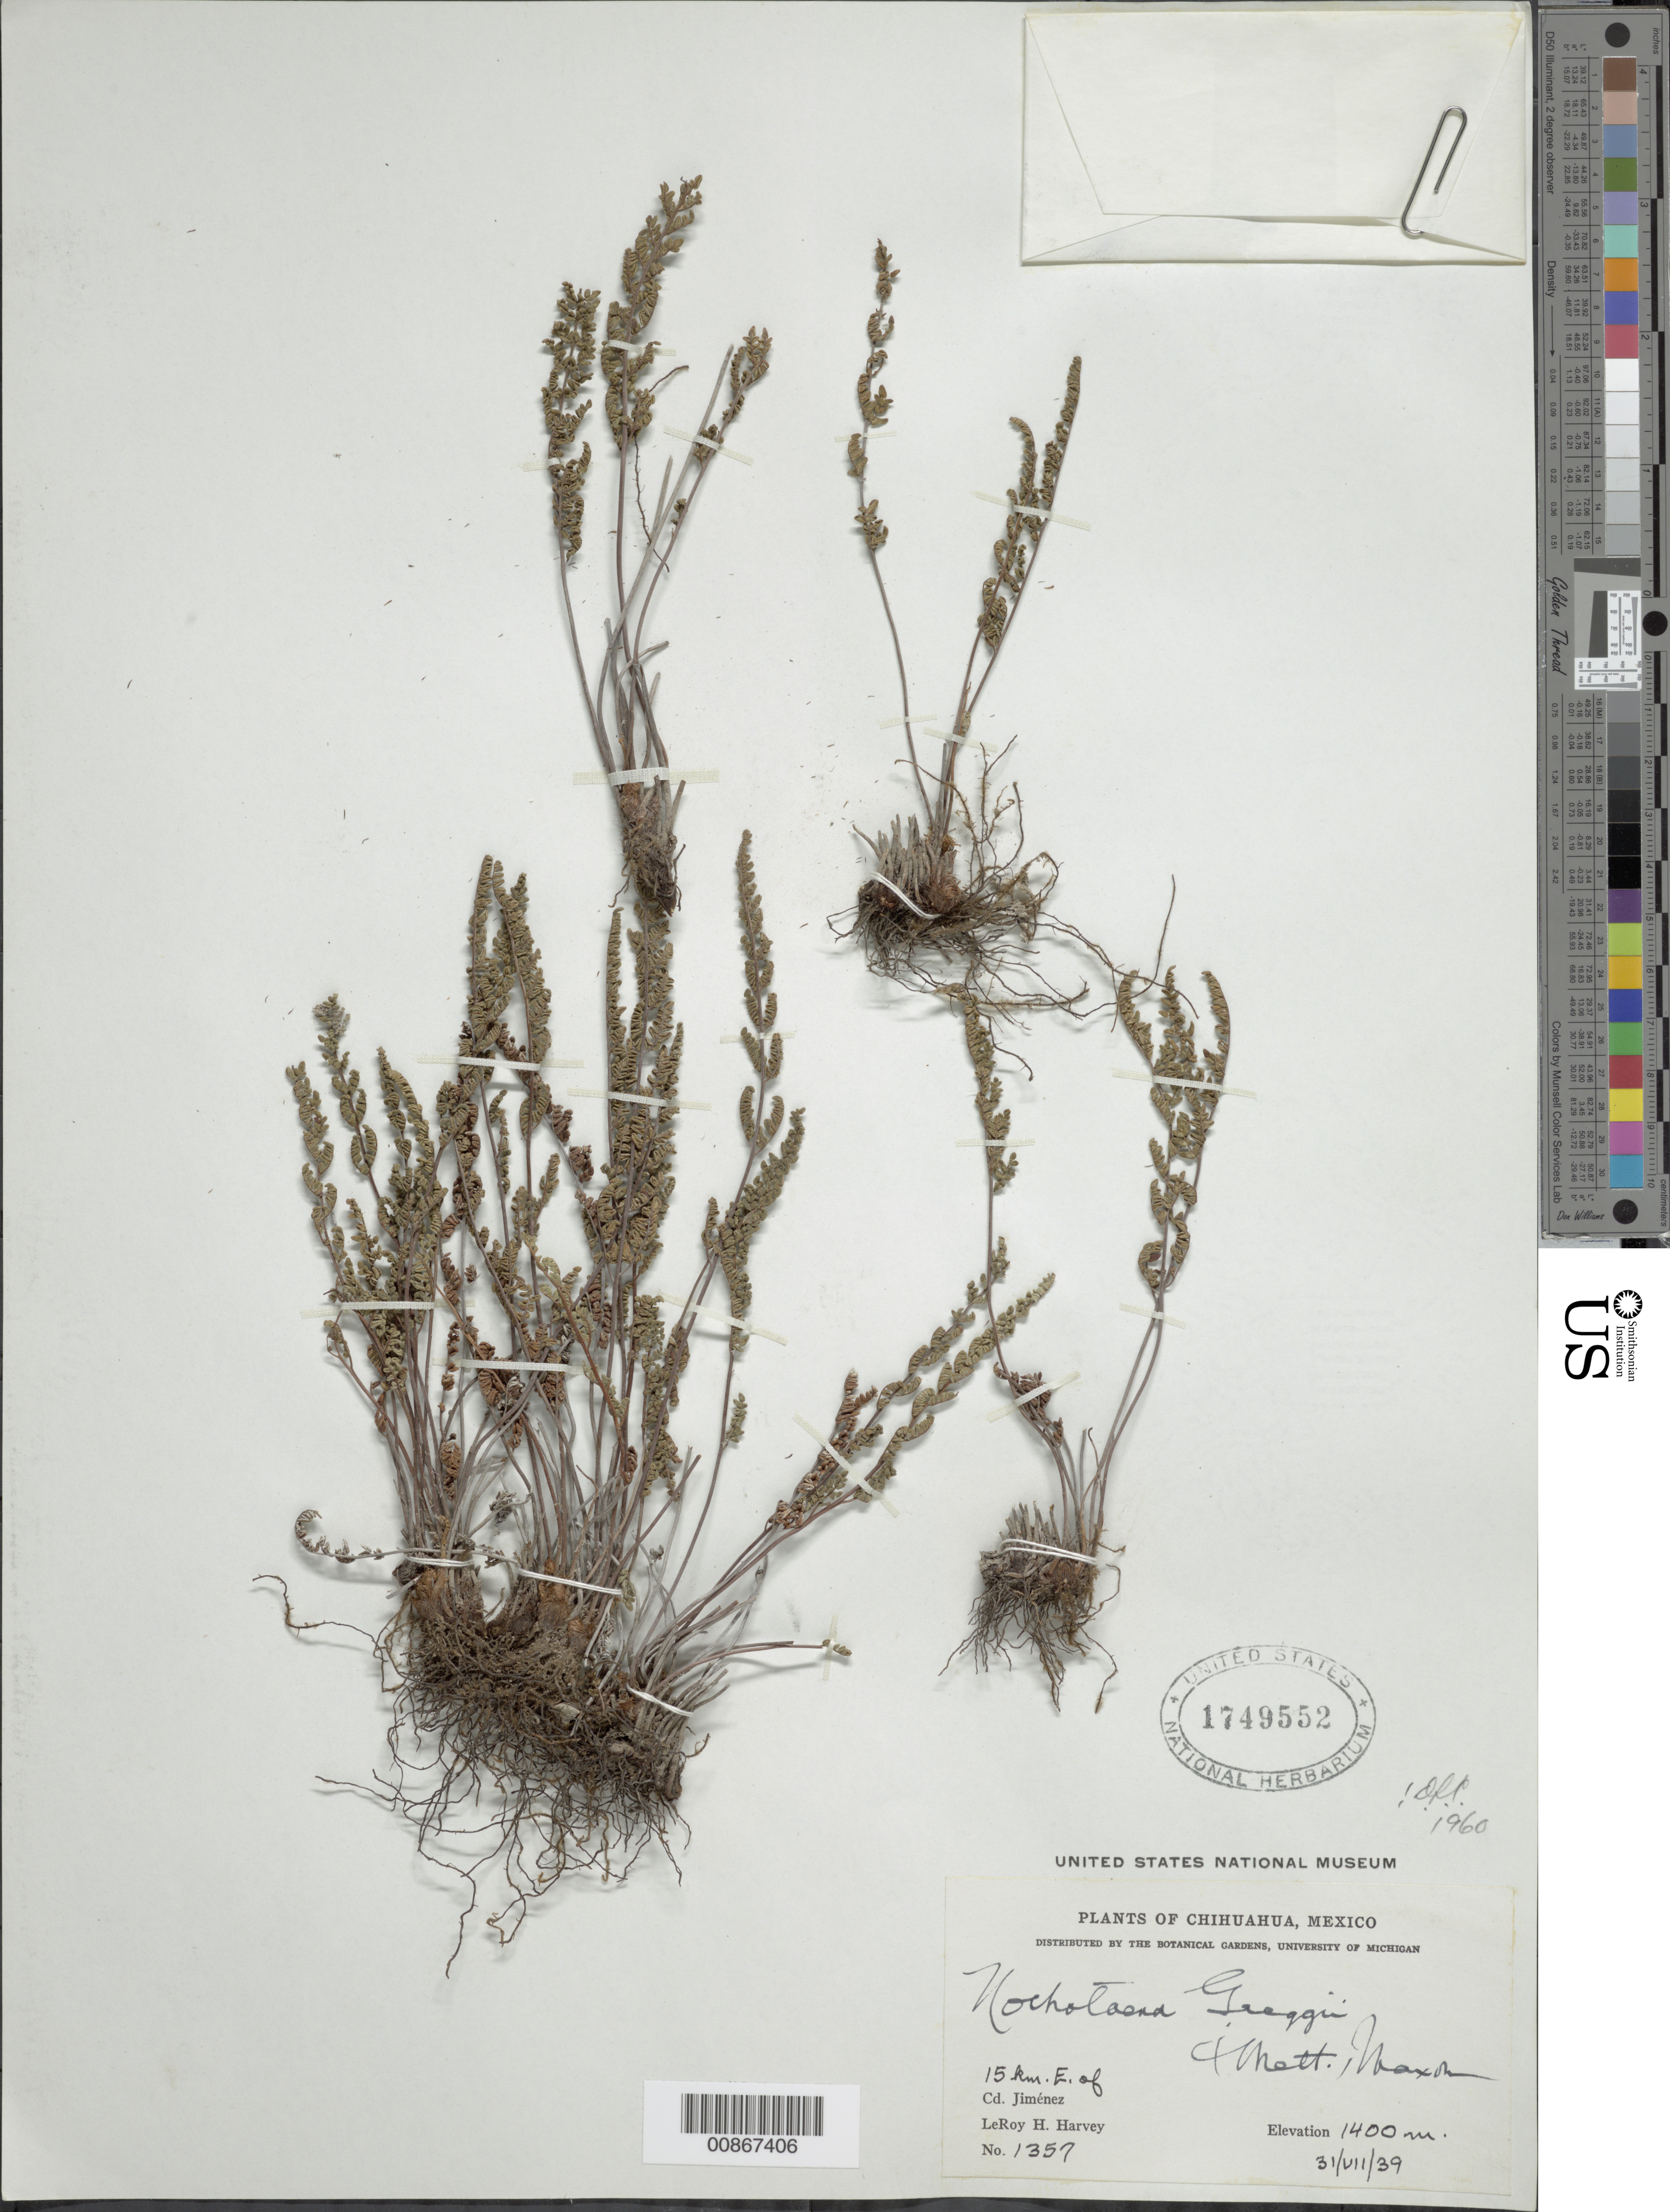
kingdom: Plantae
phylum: Tracheophyta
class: Polypodiopsida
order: Polypodiales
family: Pteridaceae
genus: Notholaena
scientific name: Notholaena greggii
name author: (Mett.) Maxon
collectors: L. H. Harvey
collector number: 1357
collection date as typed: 31 Jul 1939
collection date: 1939-07-31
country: Mexico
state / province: Chihuahua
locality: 15 km E of Cd. Jiménez, Chihuahua.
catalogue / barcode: US 1749552